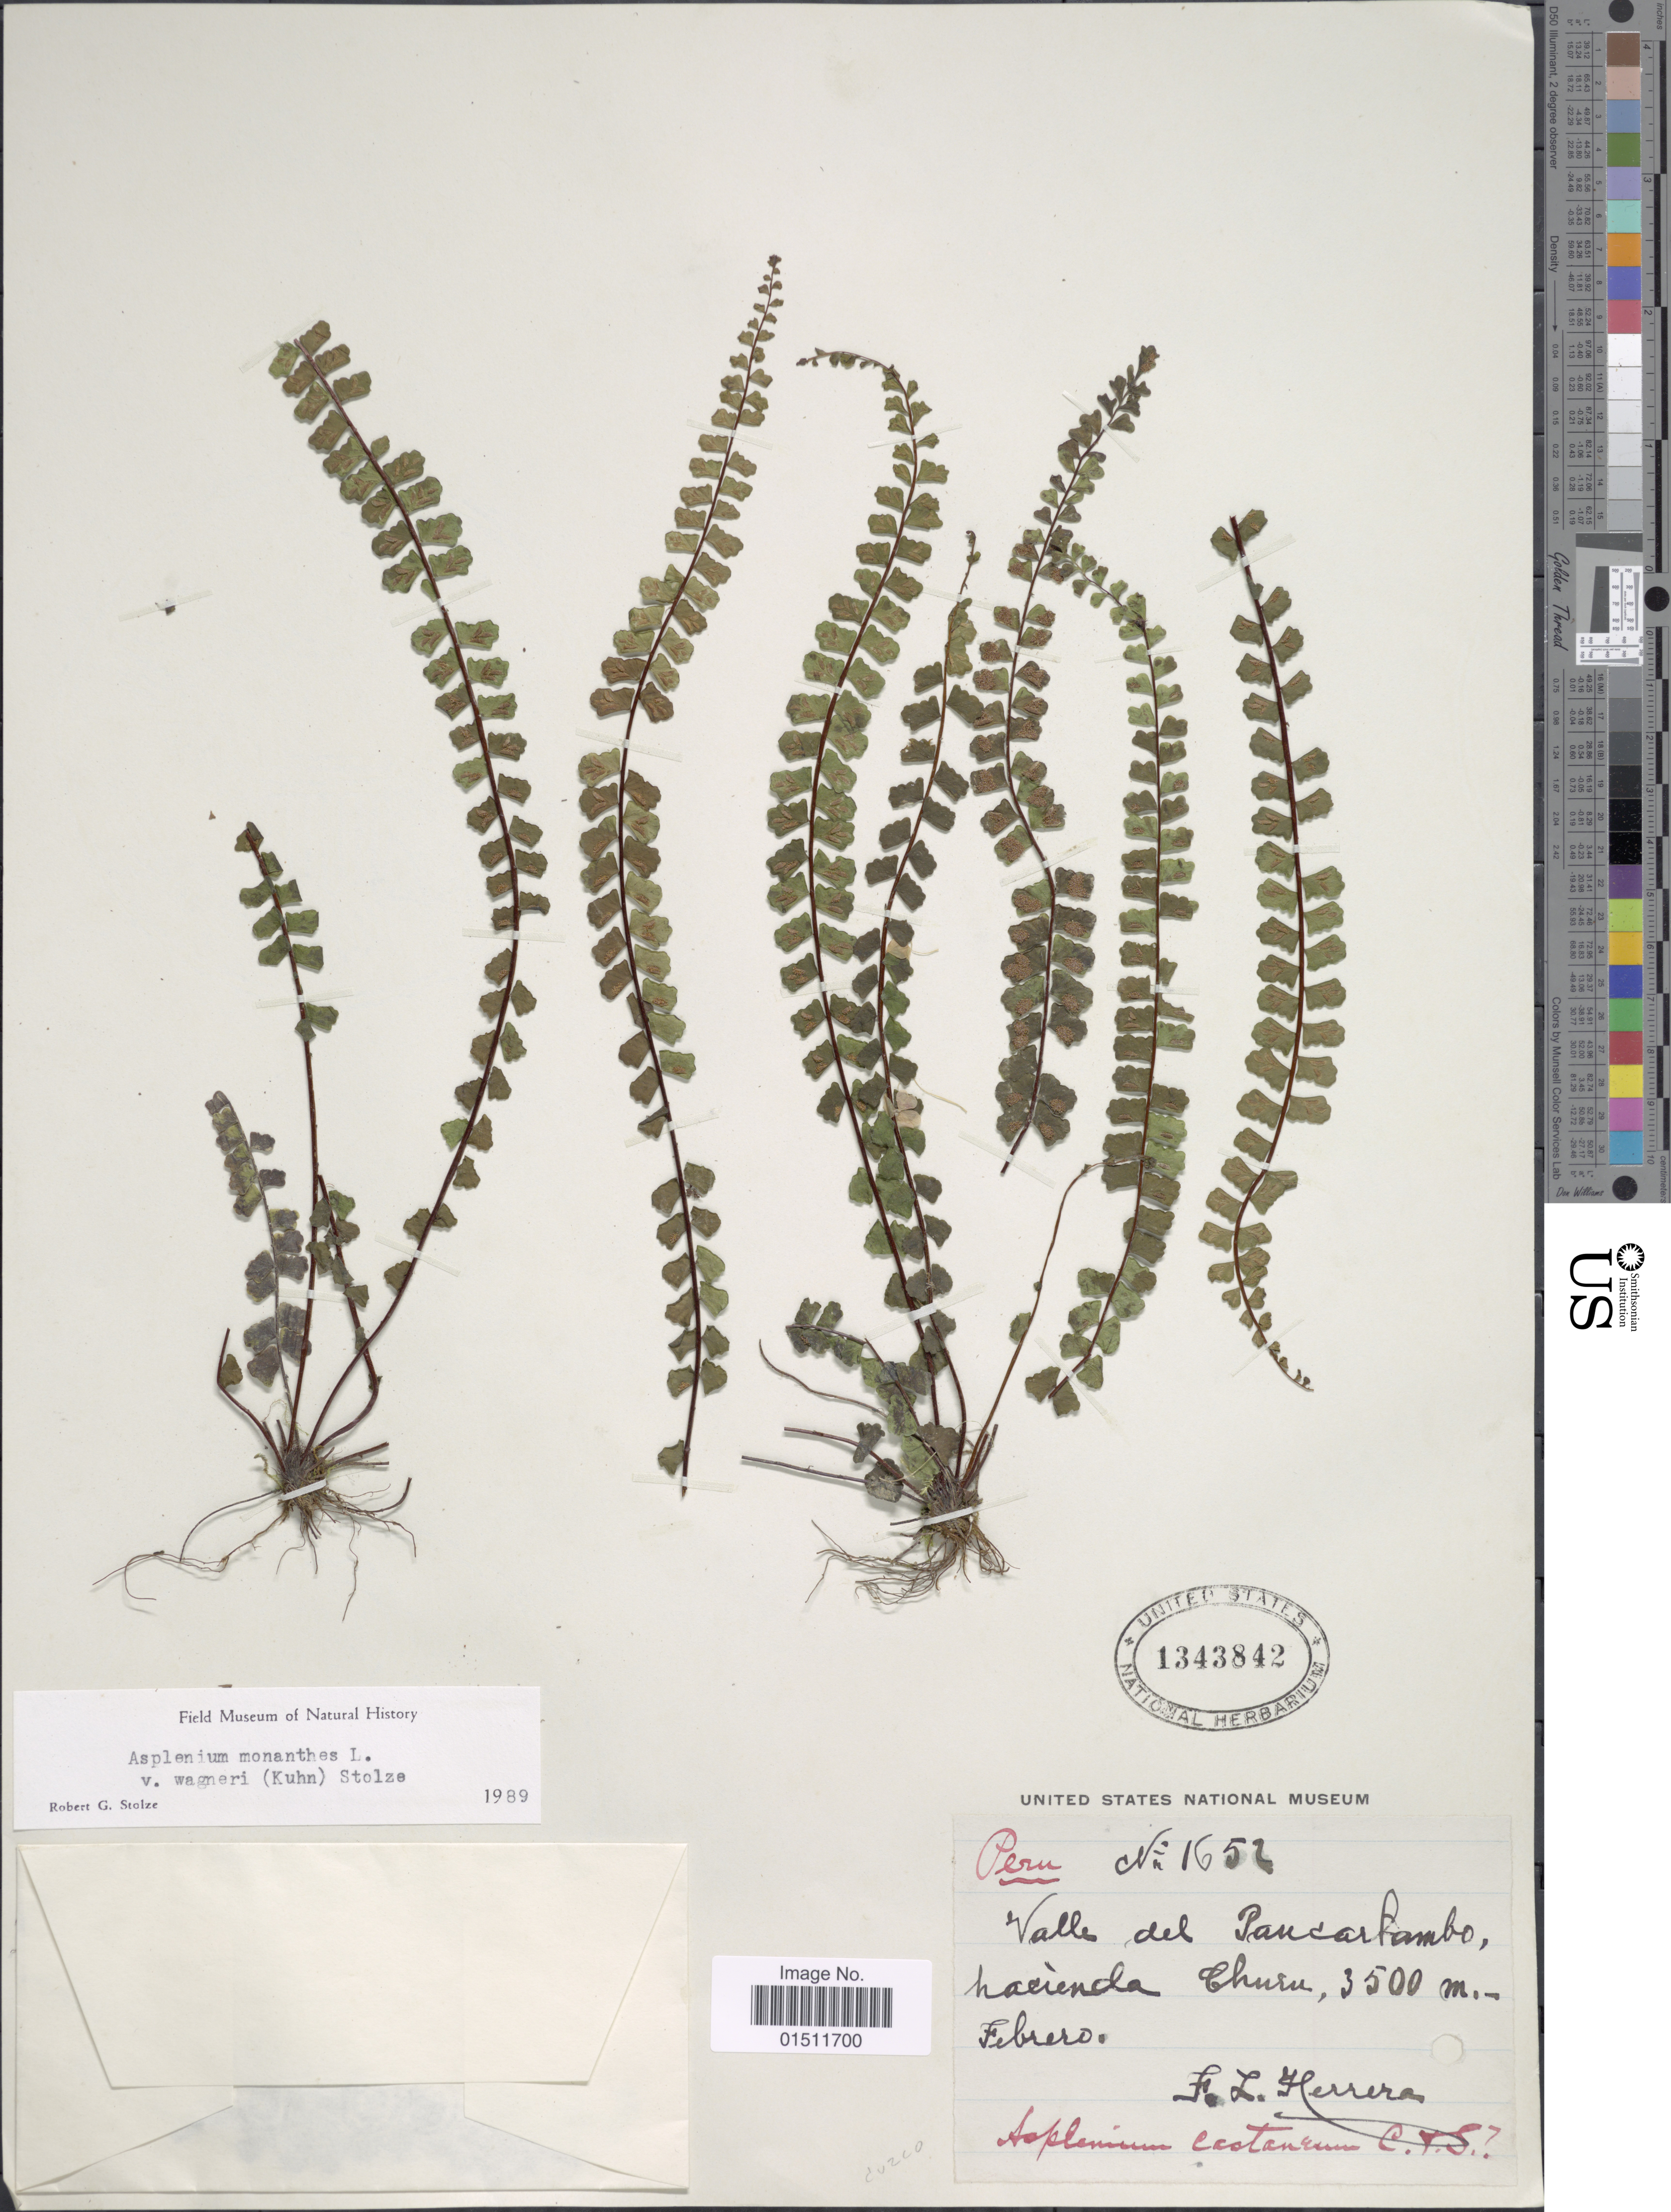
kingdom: Plantae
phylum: Tracheophyta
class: Polypodiopsida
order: Polypodiales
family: Aspleniaceae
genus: Asplenium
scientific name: Asplenium monanthes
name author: L.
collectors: F. L. Herrera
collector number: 1652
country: Peru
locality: Valle del Paucartambo hacienda Churu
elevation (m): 3500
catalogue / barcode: US 1343842